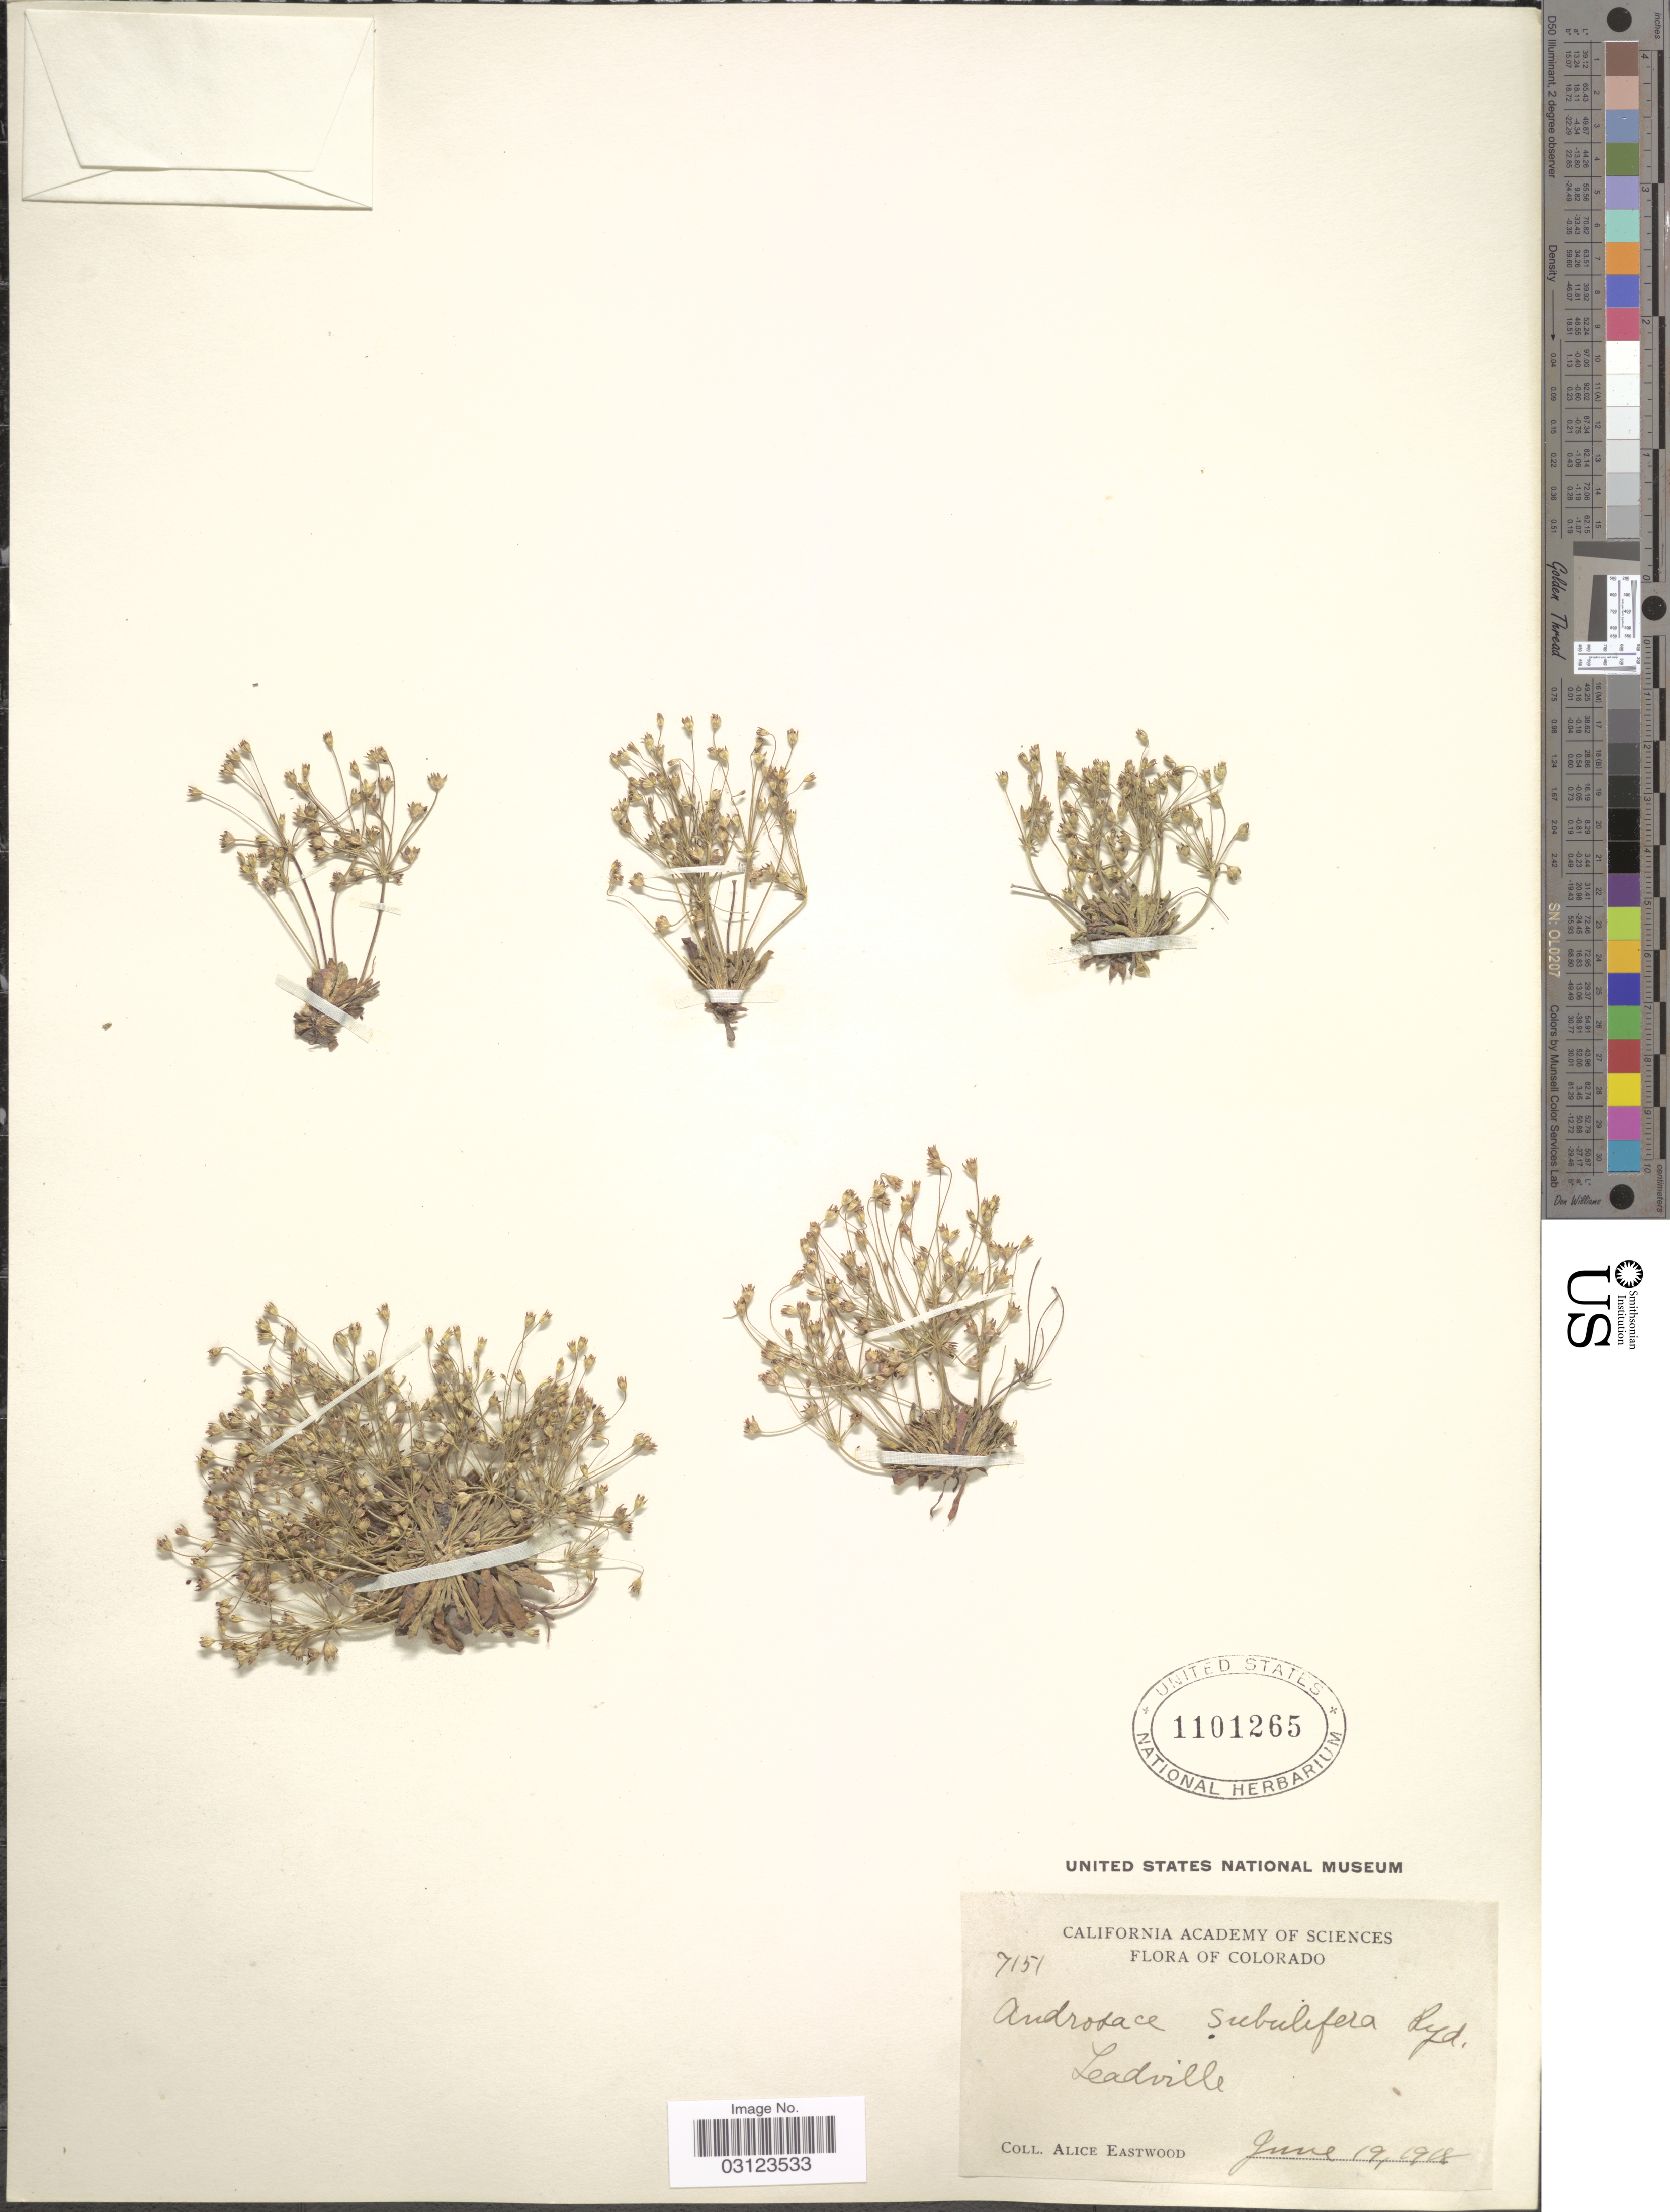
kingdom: Plantae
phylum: Tracheophyta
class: Magnoliopsida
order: Ericales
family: Primulaceae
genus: Androsace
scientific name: Androsace septentrionalis var. puberulenta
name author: (Rydb.) R. Knuth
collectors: A. Eastwood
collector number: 7151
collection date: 1918-06-19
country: United States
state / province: Colorado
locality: Leadville.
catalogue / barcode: US 1101265